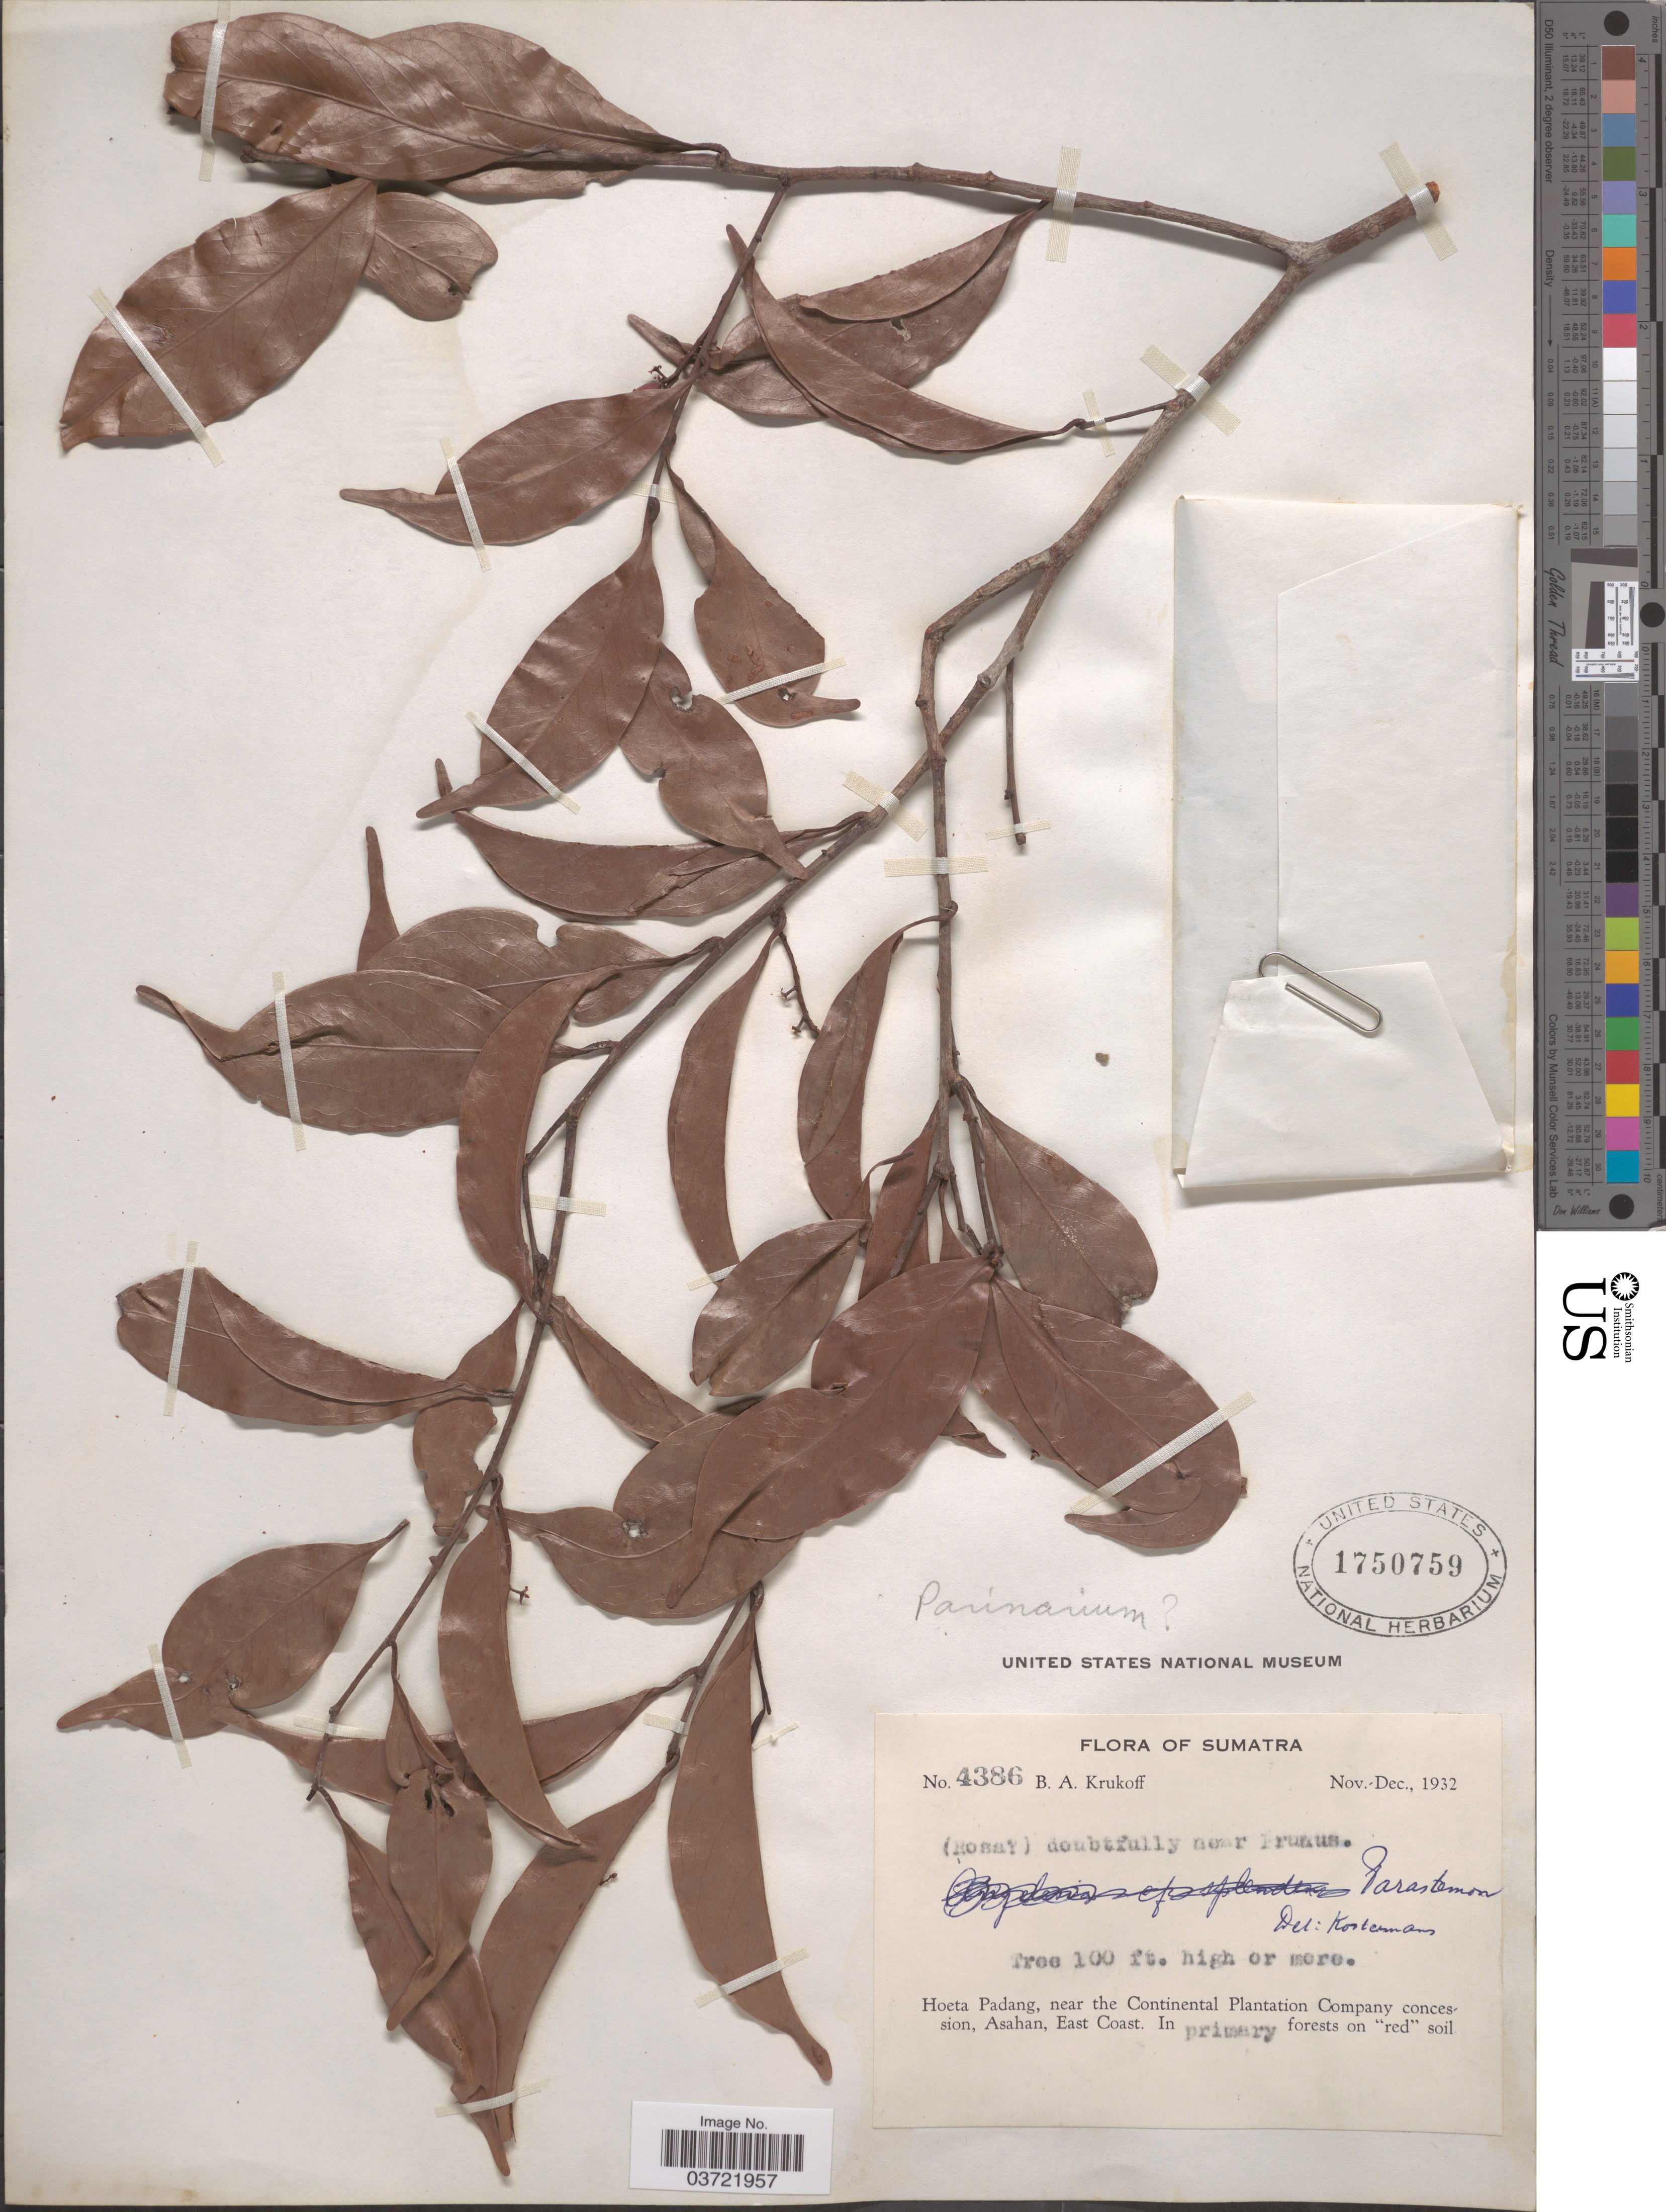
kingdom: Plantae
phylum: Tracheophyta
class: Magnoliopsida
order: Malpighiales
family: Chrysobalanaceae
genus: Parastemon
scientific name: Parastemon urophyllus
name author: (Wall. ex A. DC.) A. DC.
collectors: B. A. Krukoff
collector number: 4386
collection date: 1932-11/1932-12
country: Indonesia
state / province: Sumatra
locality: Hoeta Padang, near the Continental Plantation Company concession, Asahan, East Coast.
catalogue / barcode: US 1750759